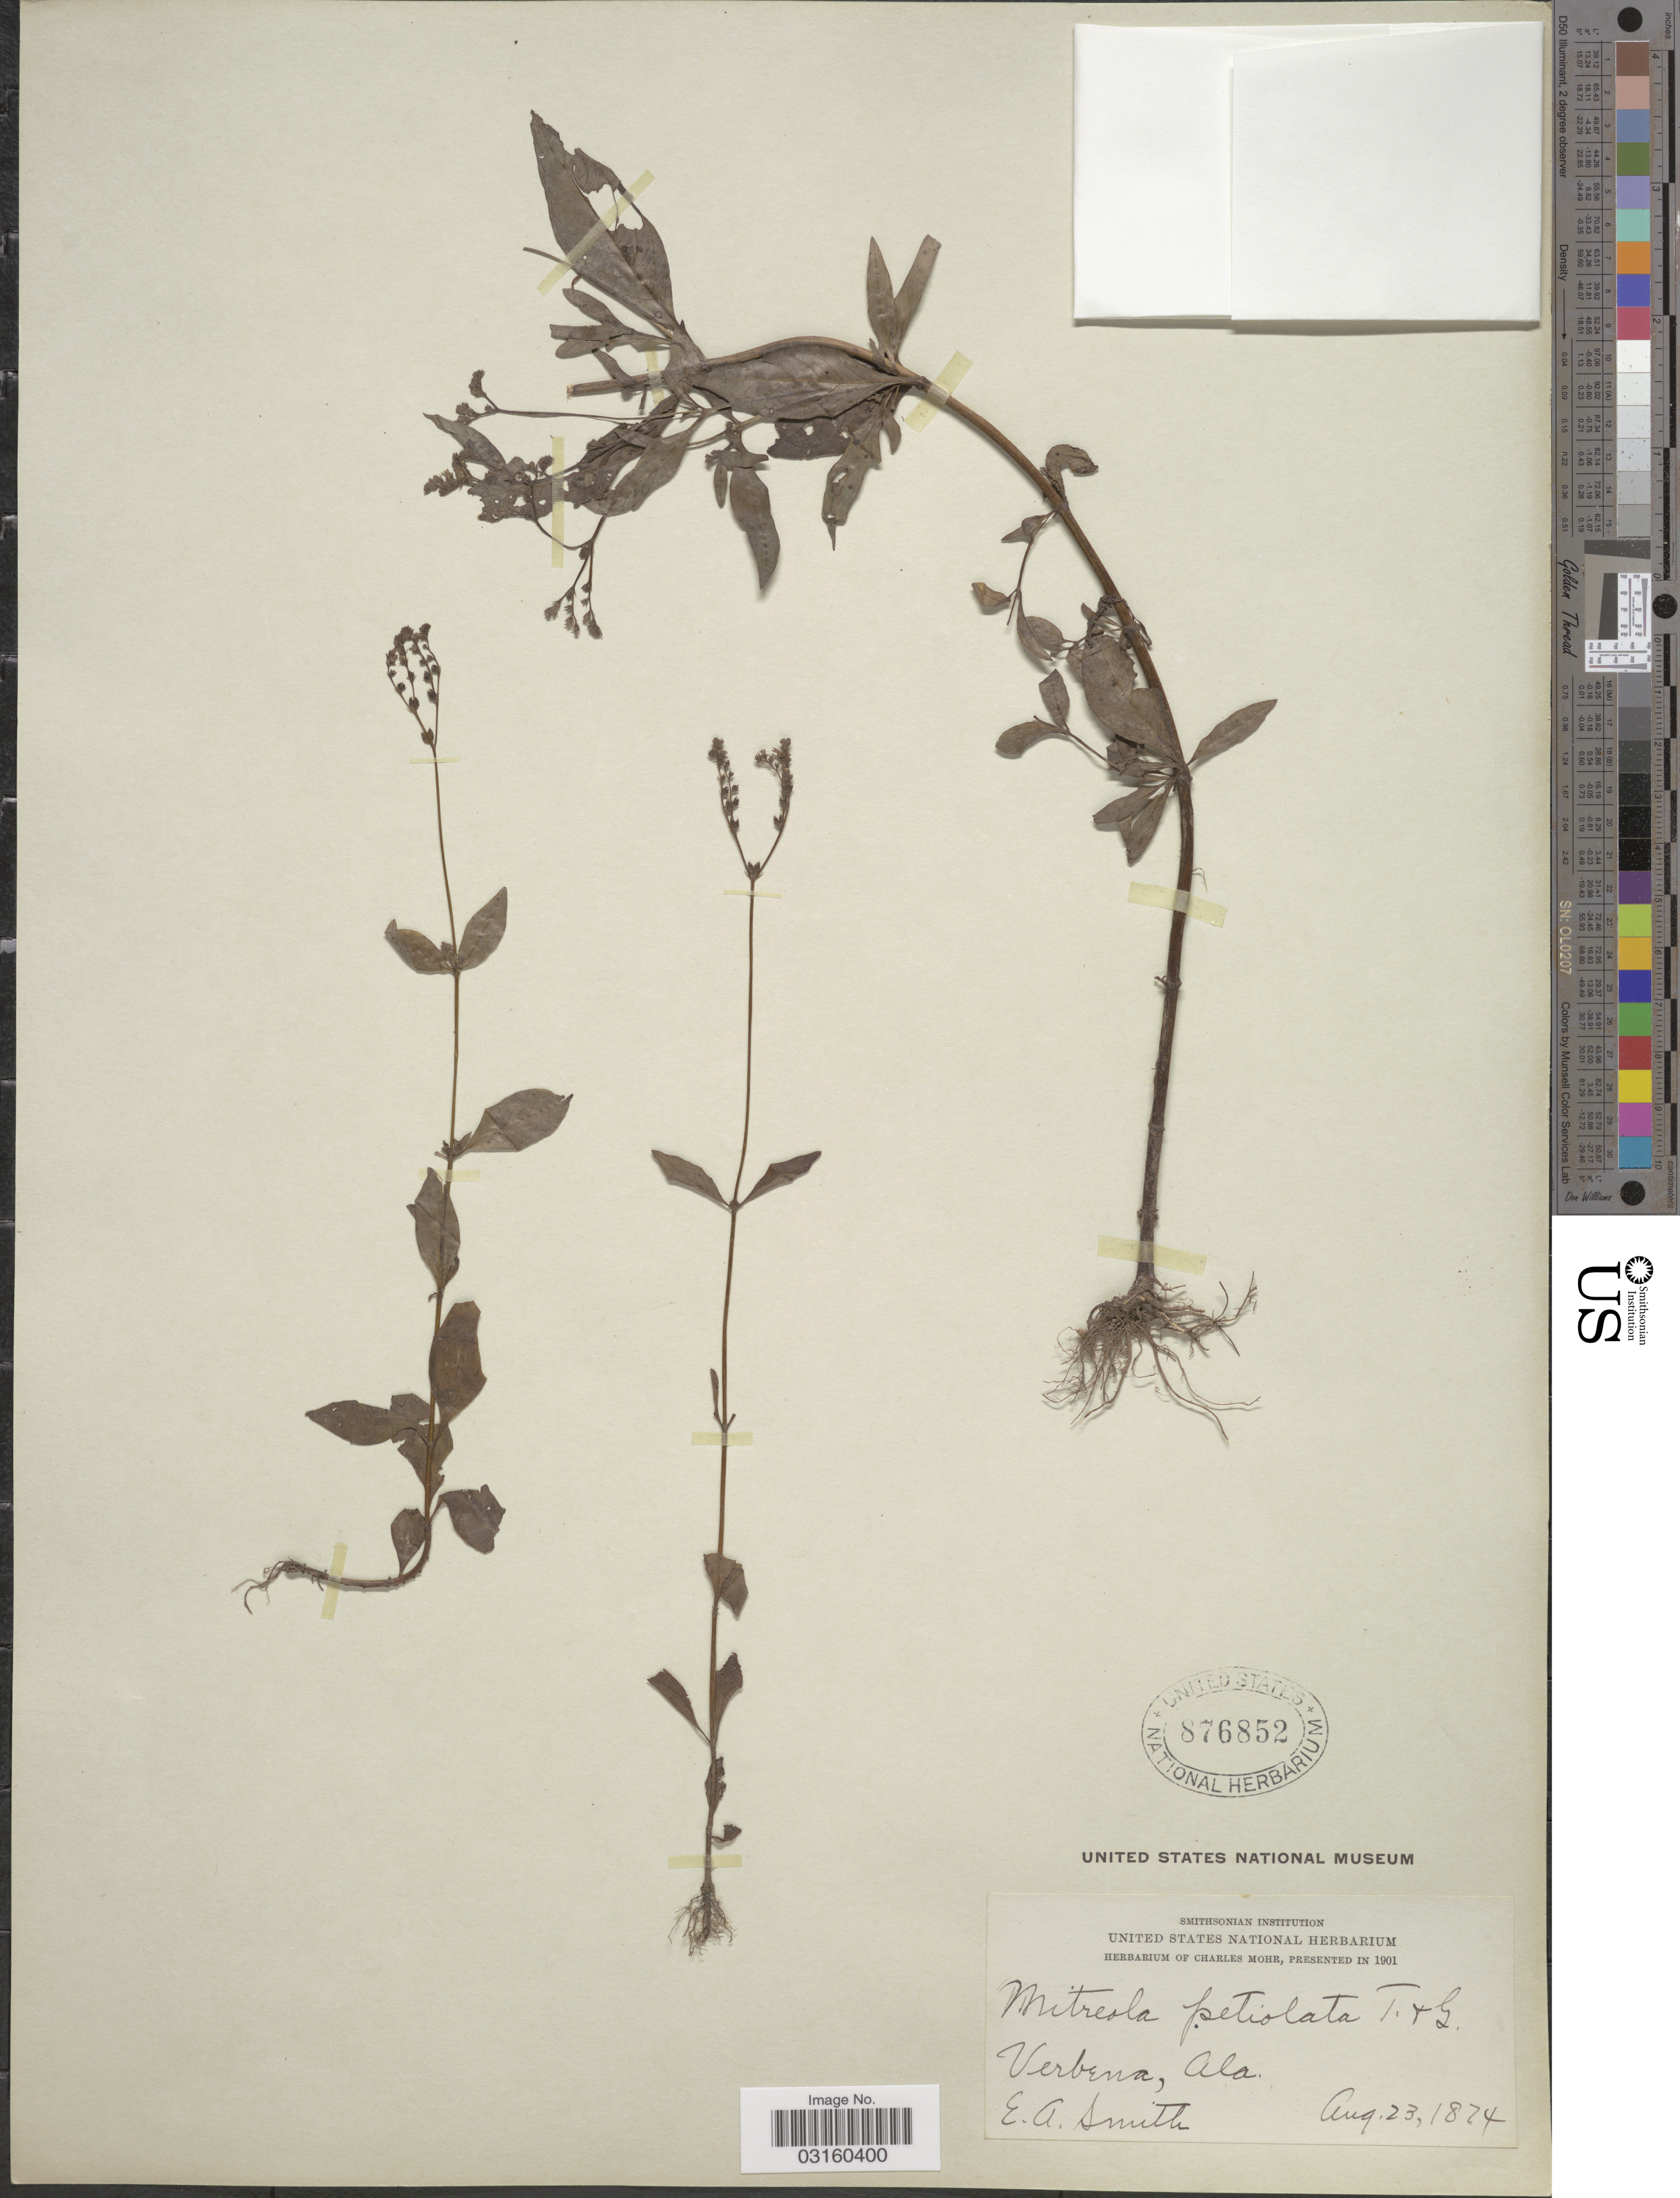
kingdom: Plantae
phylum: Tracheophyta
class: Magnoliopsida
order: Gentianales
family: Loganiaceae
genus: Mitreola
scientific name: Mitreola petiolata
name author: (J.F. Gmel.) Torr. & A. Gray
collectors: E. A. Smith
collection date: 1874-08-23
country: United States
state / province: Alabama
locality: Verbena, Ala.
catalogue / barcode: US 876852